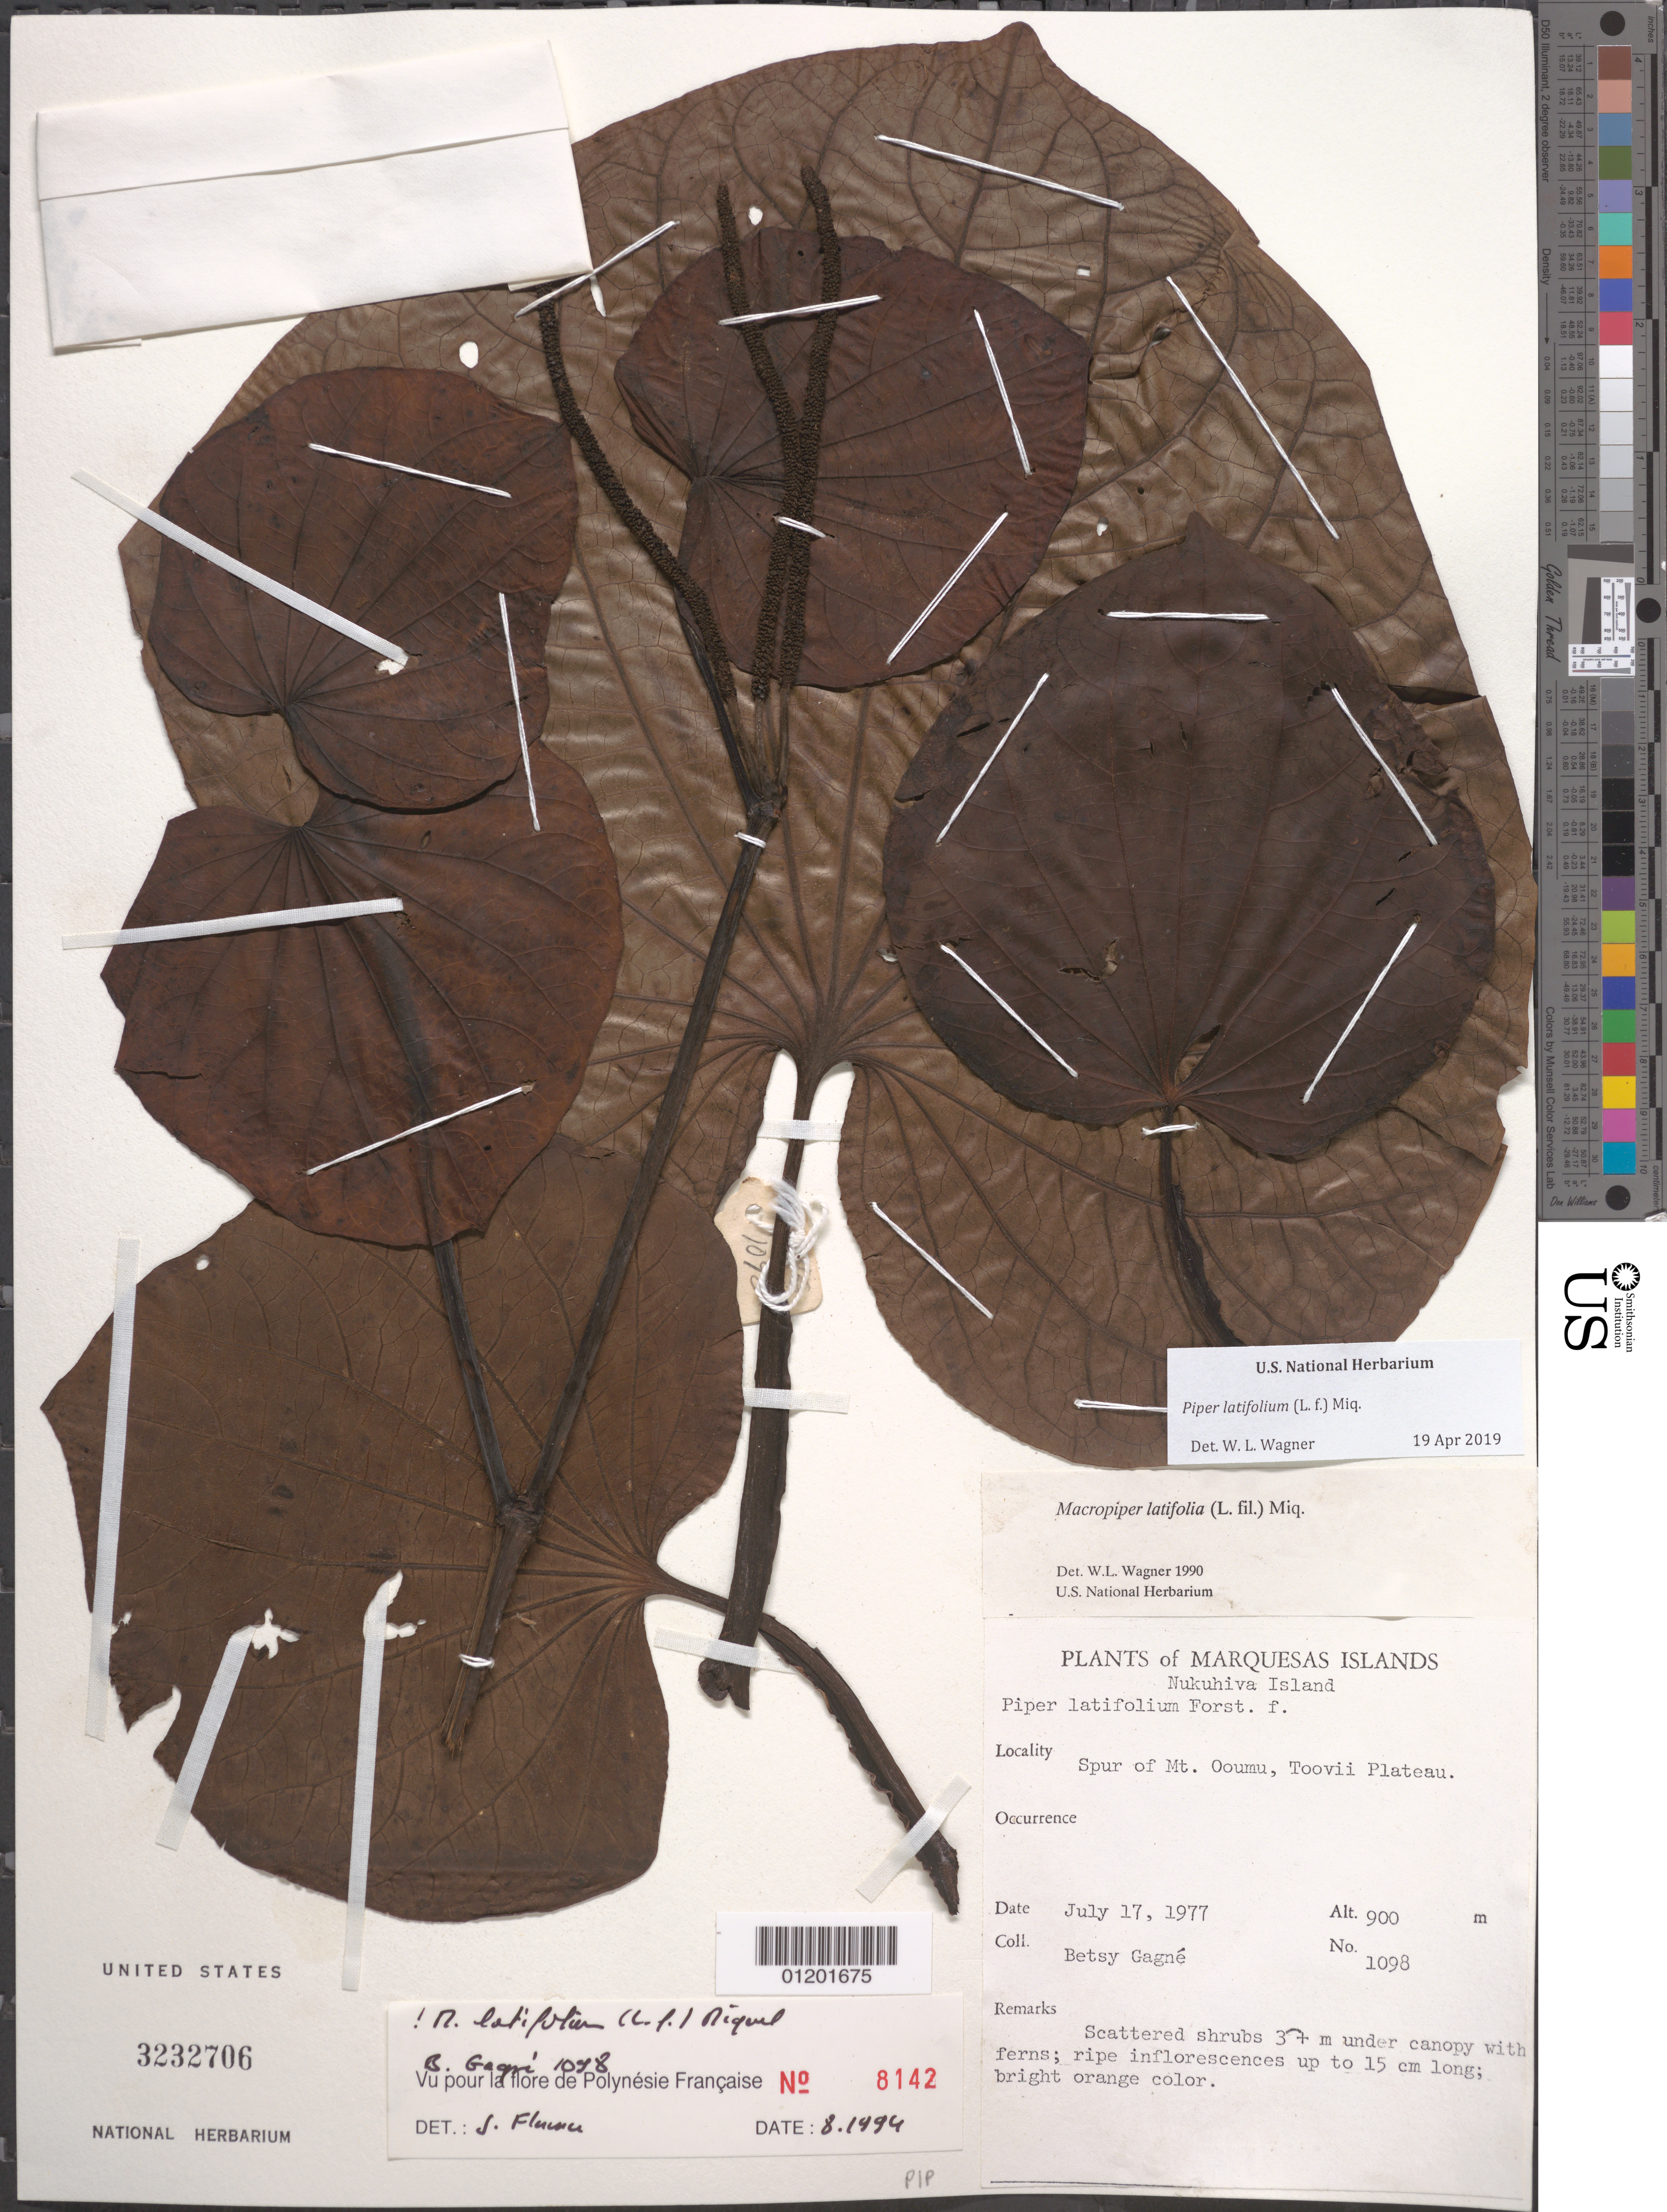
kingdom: Plantae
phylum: Tracheophyta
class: Magnoliopsida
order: Piperales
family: Piperaceae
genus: Piper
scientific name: Piper latifolium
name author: L. f.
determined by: Wagner, W. L., (BOT), Smithsonian Institution - National Museum of Natural History (UNITED STATES)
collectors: B. H. Gagné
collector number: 1098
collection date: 1977-07-17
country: French Polynesia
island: Nuku Hiva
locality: Toovii Plateau, spur of Mt. Ooumu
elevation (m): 900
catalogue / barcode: US 3232706